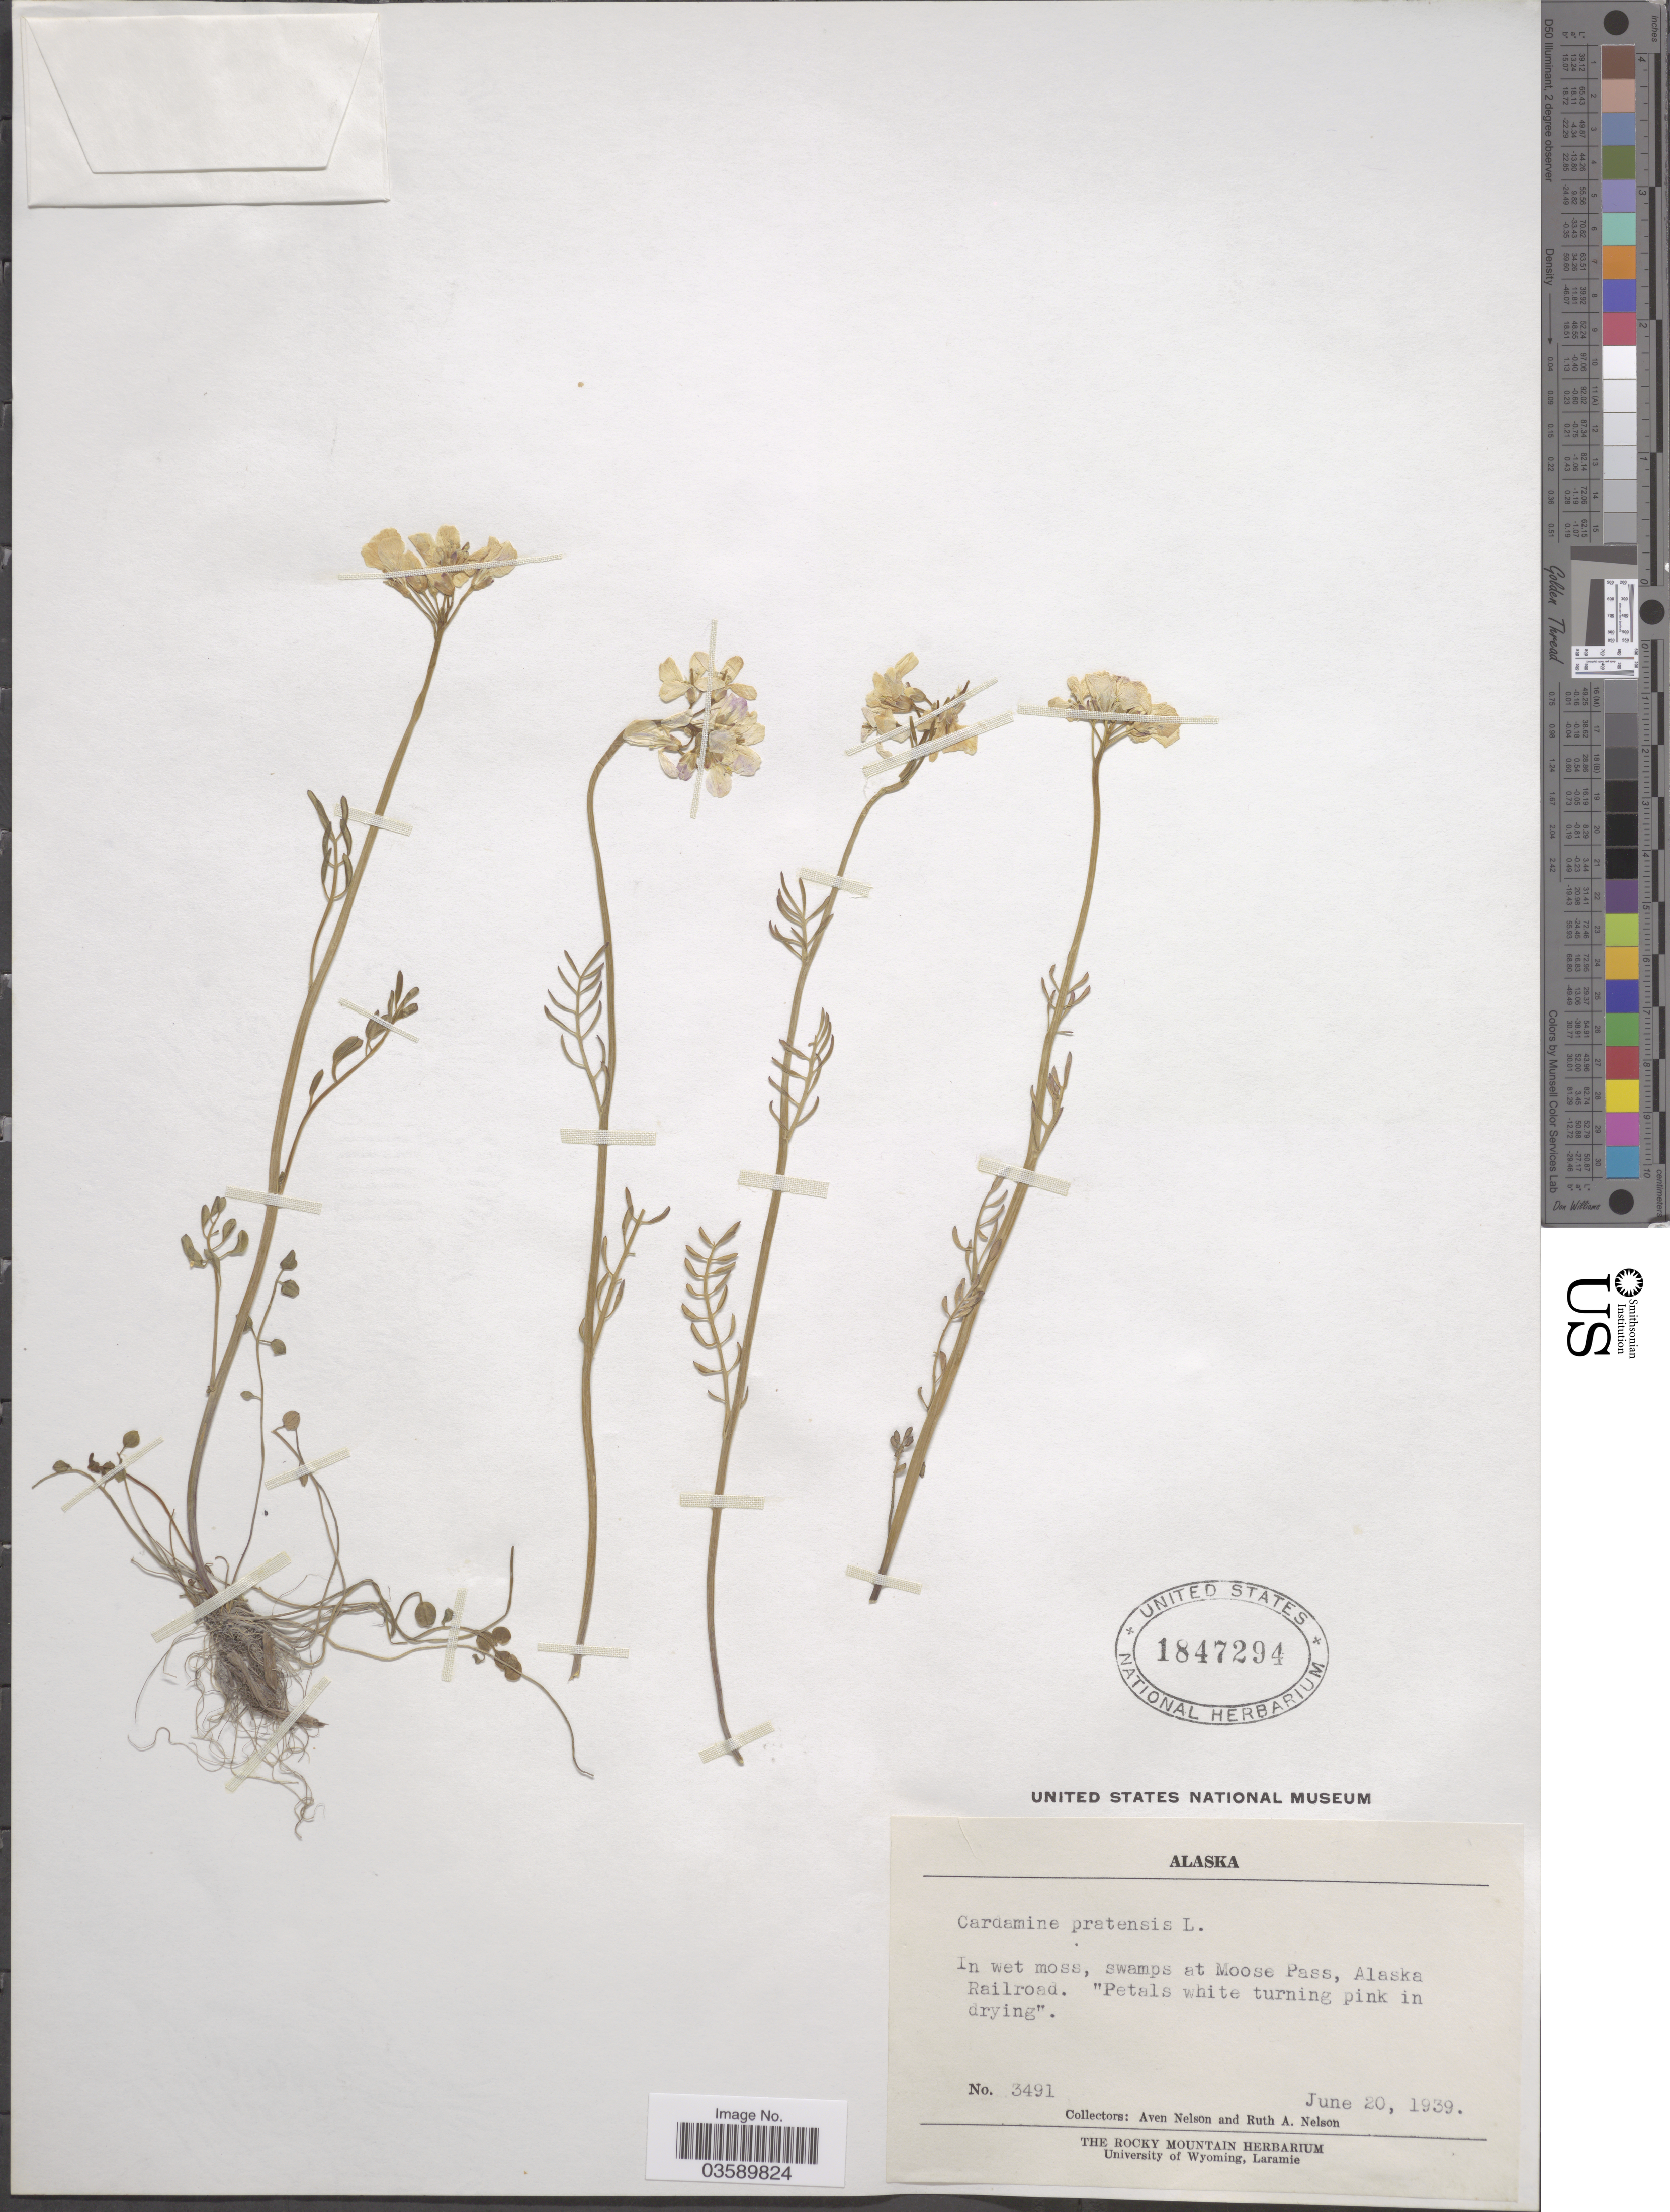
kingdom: Plantae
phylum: Tracheophyta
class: Magnoliopsida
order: Brassicales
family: Brassicaceae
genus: Cardamine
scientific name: Cardamine pratensis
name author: L.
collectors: A. Nelson & R. A. Nelson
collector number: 3491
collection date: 1939-06-20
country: United States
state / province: Alaska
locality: Swamps at Moose Pass, Alaska Railroad.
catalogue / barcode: US 1847294